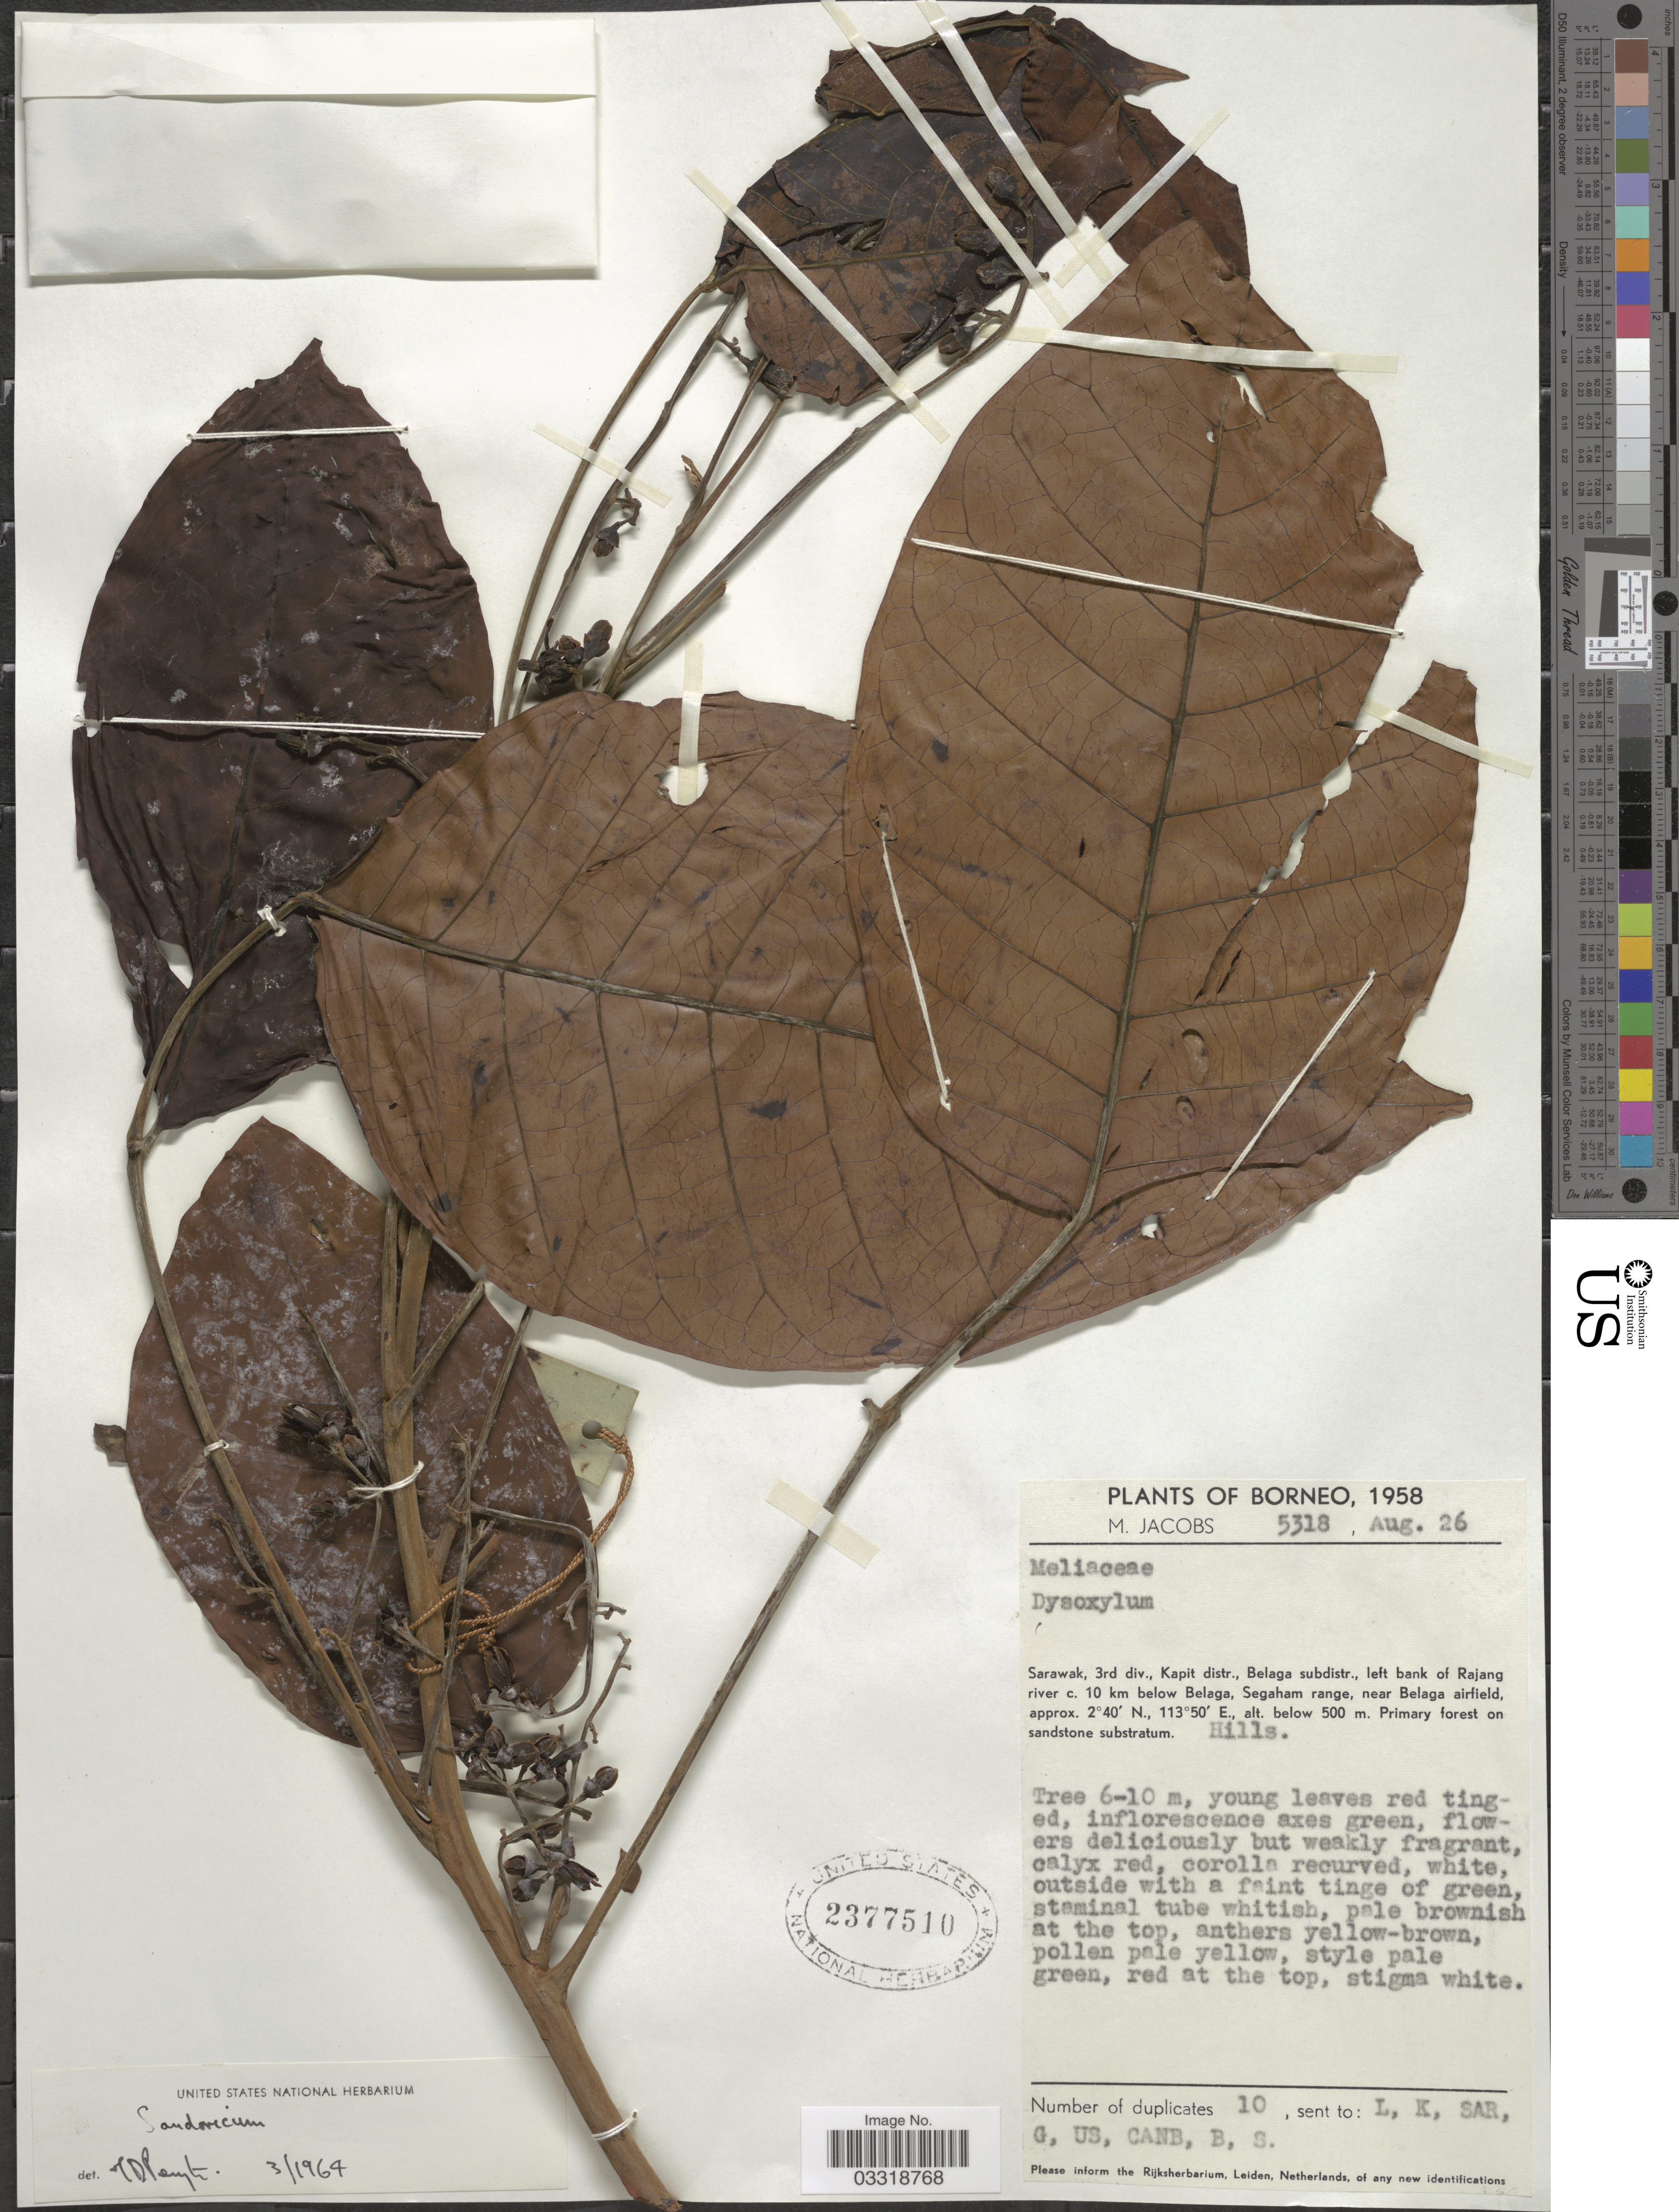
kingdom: Plantae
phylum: Tracheophyta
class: Magnoliopsida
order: Sapindales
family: Meliaceae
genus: Sandoricum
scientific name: Sandoricum sp.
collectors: M. Jacobs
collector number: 5318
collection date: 1958-08-26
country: Malaysia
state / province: Sarawak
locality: Borneo. 3rd div., Kapit distr., Belaga subdistr., left bank of Rajang river c. 10 km below Belaga, Segaham range, near Belaga airfield.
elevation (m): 500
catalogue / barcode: US 2377510